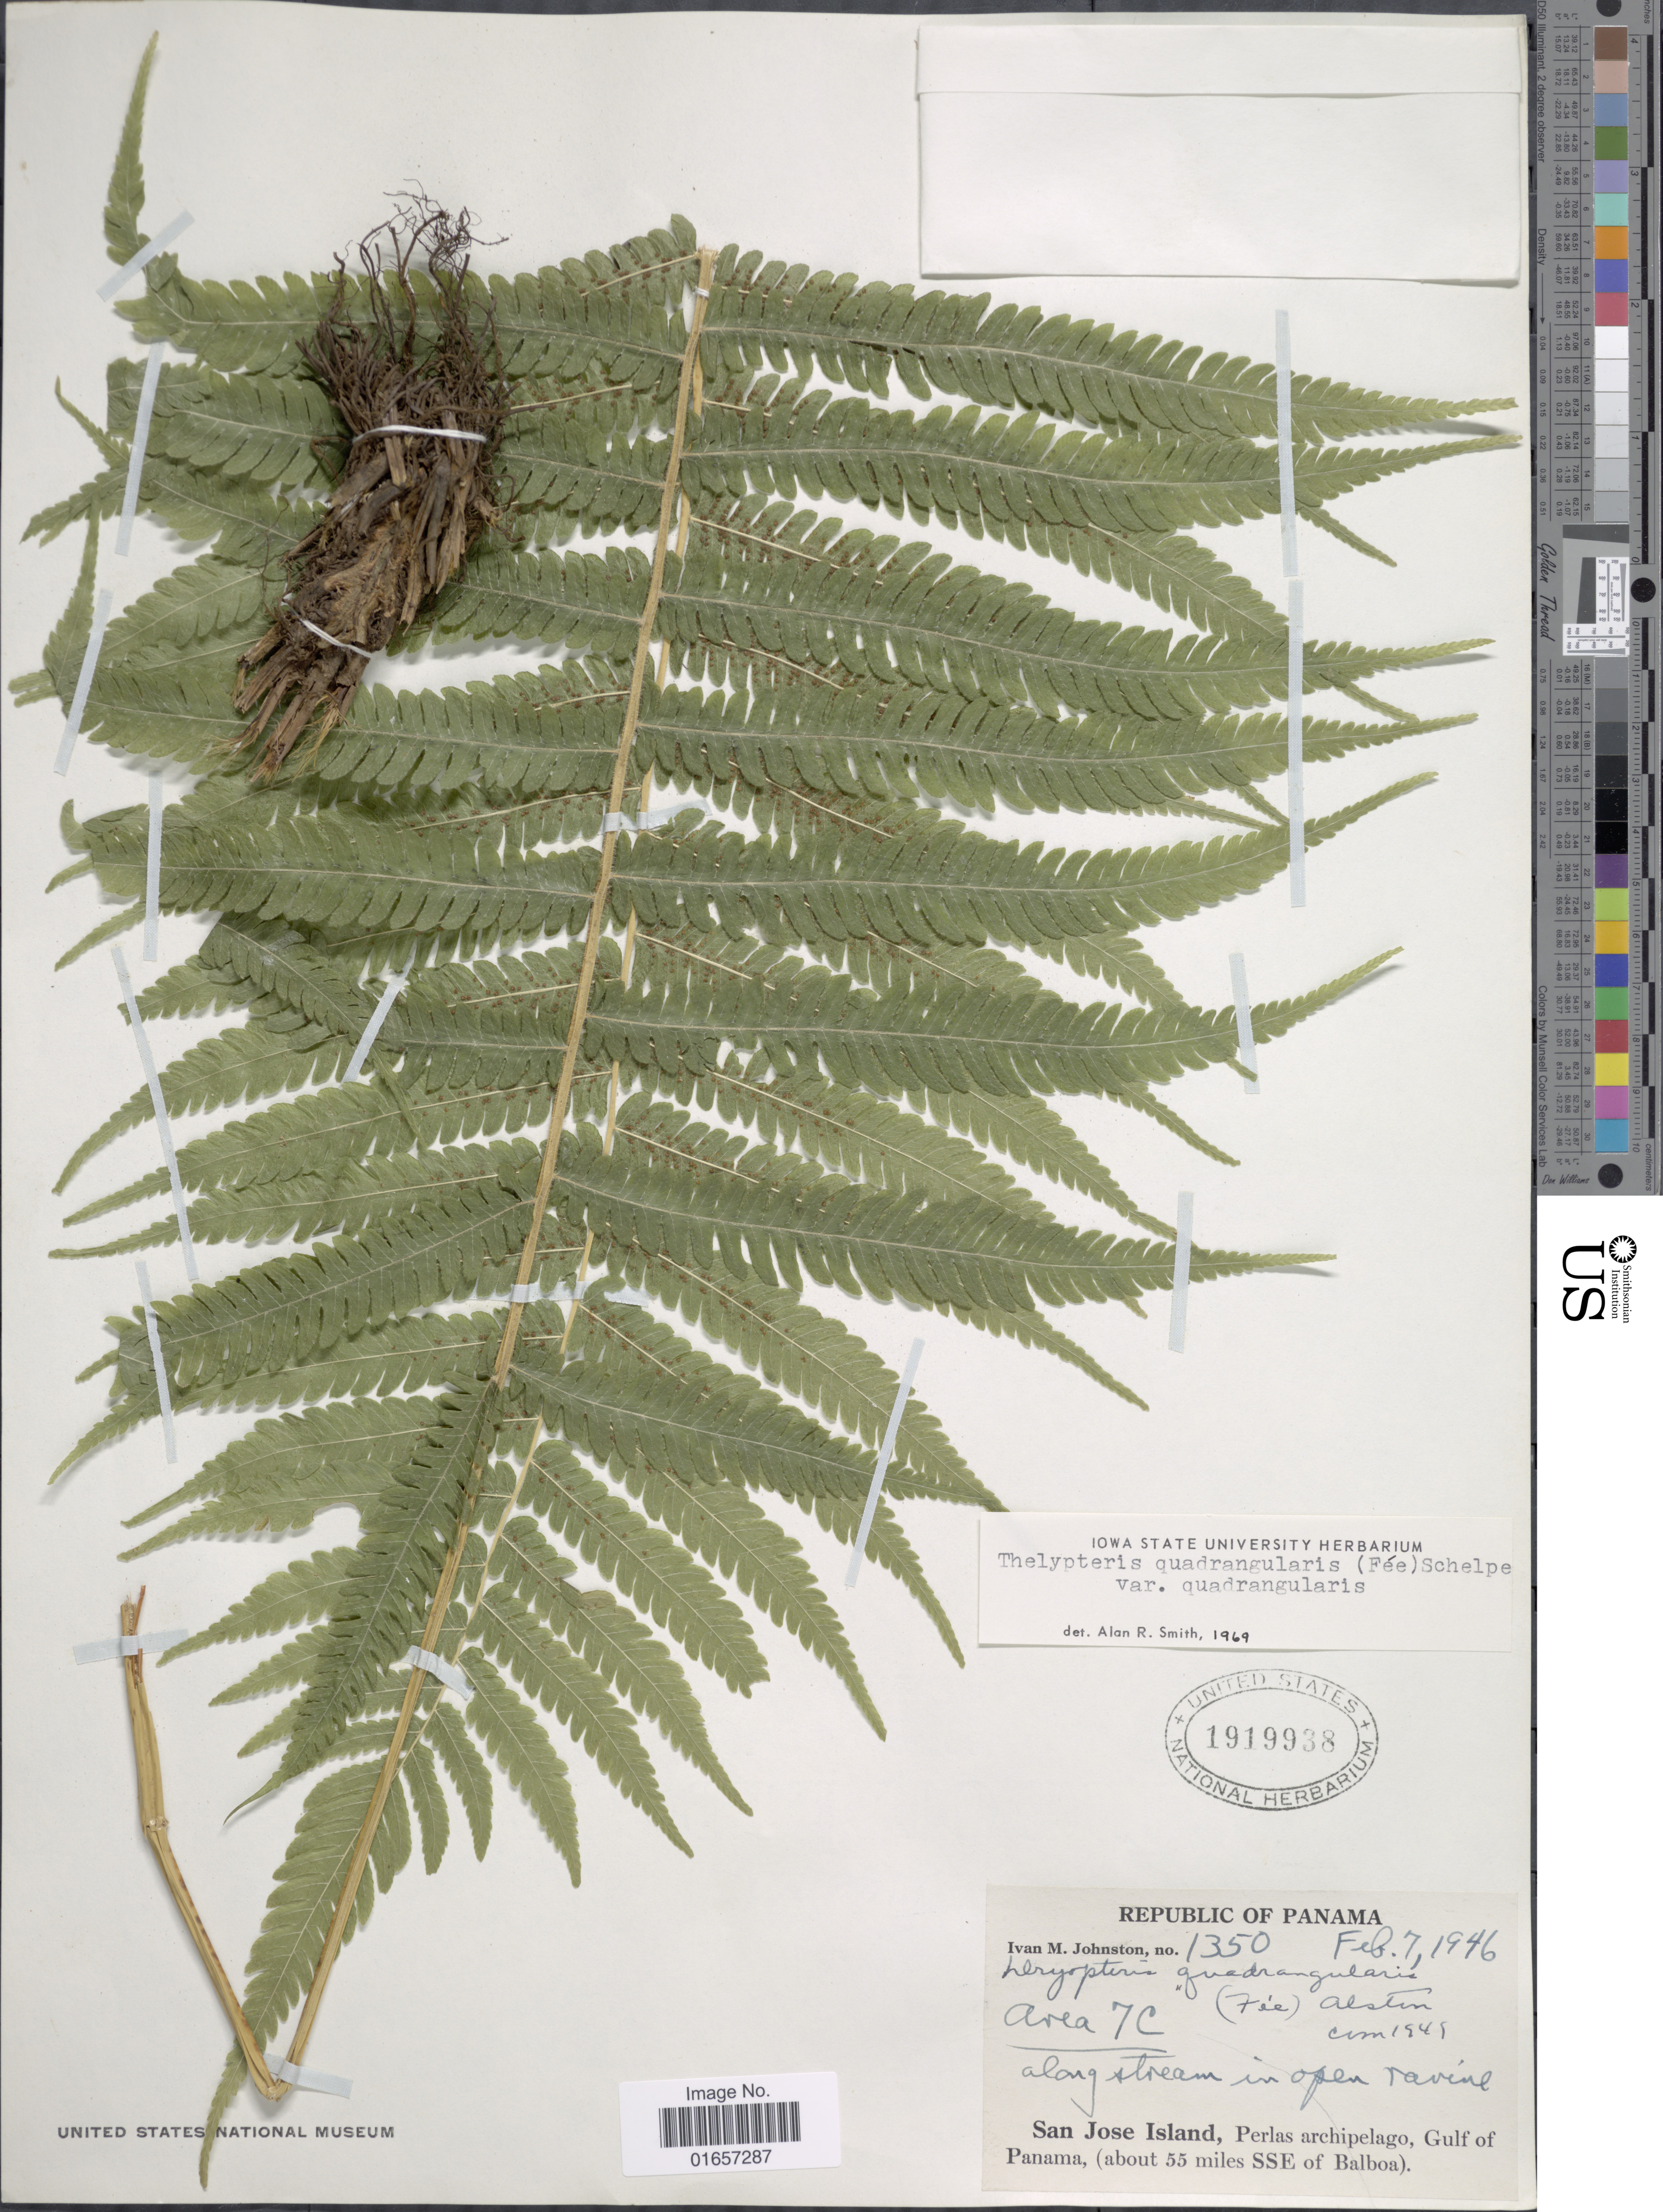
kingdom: Plantae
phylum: Tracheophyta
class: Polypodiopsida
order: Polypodiales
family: Thelypteridaceae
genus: Christella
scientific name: Christella hispidula var. hispidula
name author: (Decne.) Holttum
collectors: I.M. Johnston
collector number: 1350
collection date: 1946-02-07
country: Panama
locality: Republic of Panama, San Jose Island, Perlas archipelago, Gulf of Panama (about 55 miles SSE of Balboa)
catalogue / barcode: US 1919938